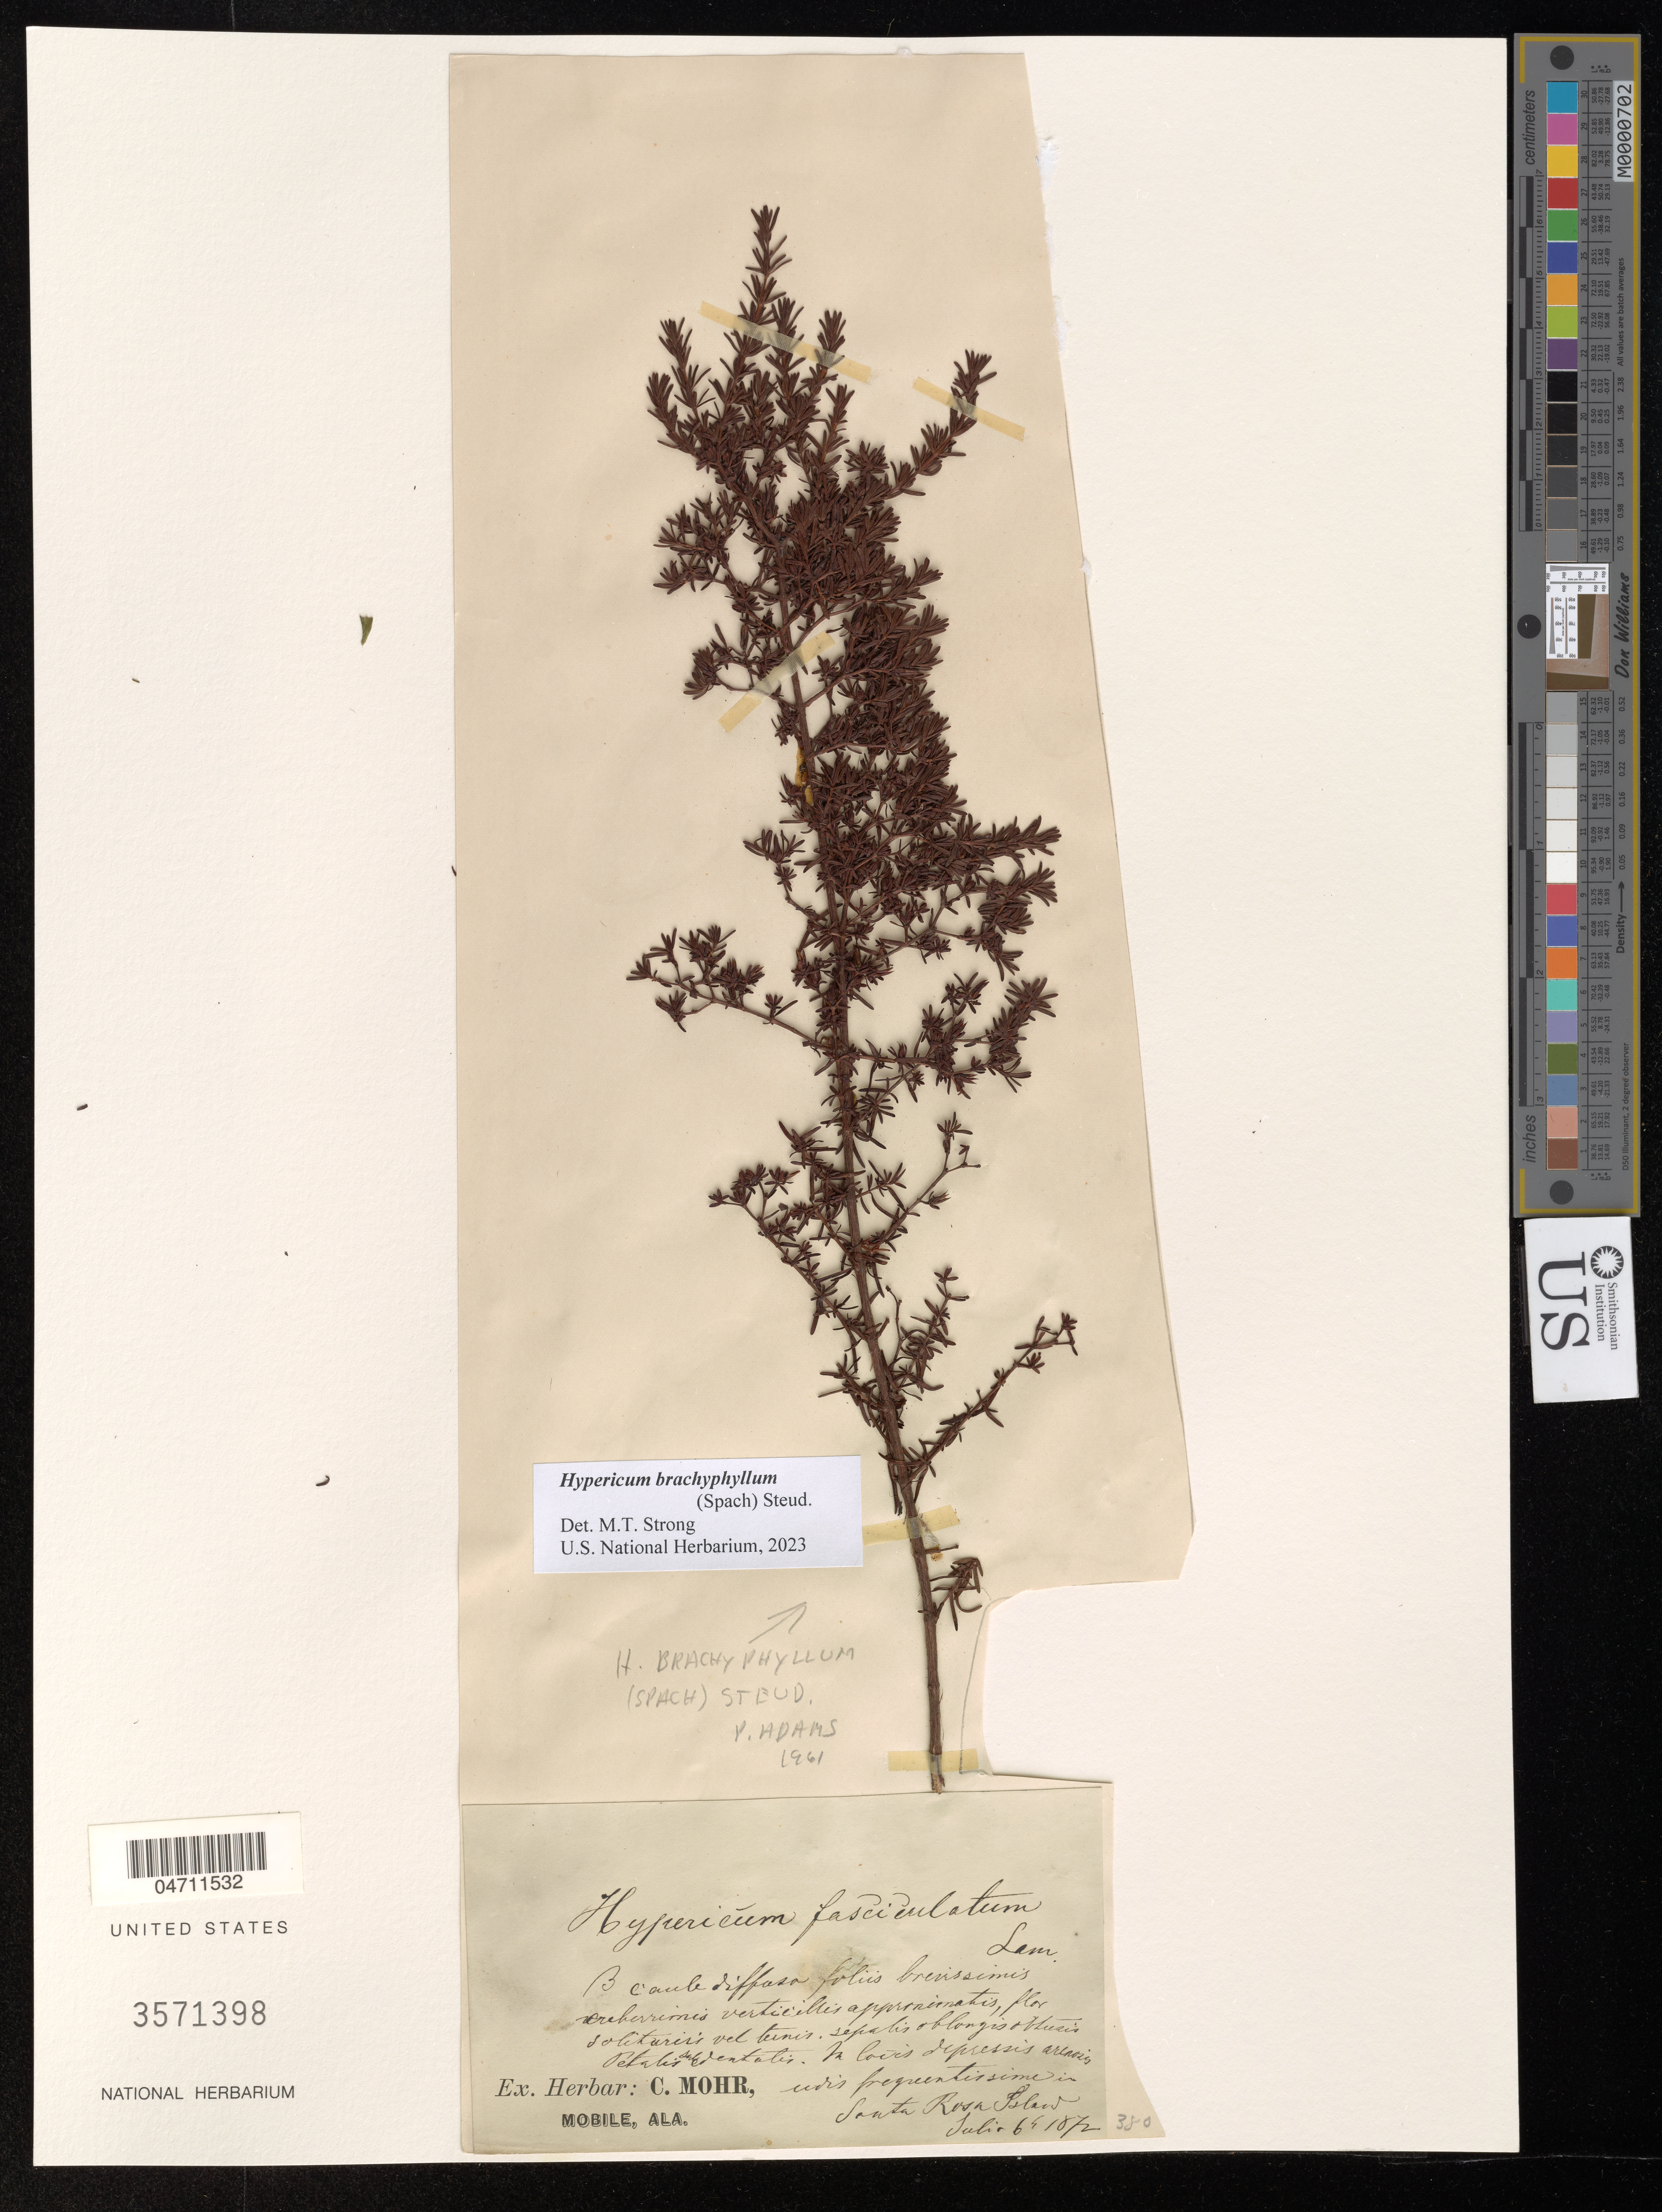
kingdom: Plantae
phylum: Tracheophyta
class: Magnoliopsida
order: Malpighiales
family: Hypericaceae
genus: Hypericum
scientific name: Hypericum brachyphyllum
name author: (Spach) Steud.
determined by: Strong, M. T., (US), Smithsonian Institution - National Museum of Natural History (UNITED STATES)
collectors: Mohr, C. T. (herbarium)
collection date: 1872-07-06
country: United States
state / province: Florida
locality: Santa Rosa Island.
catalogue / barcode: US 3571398